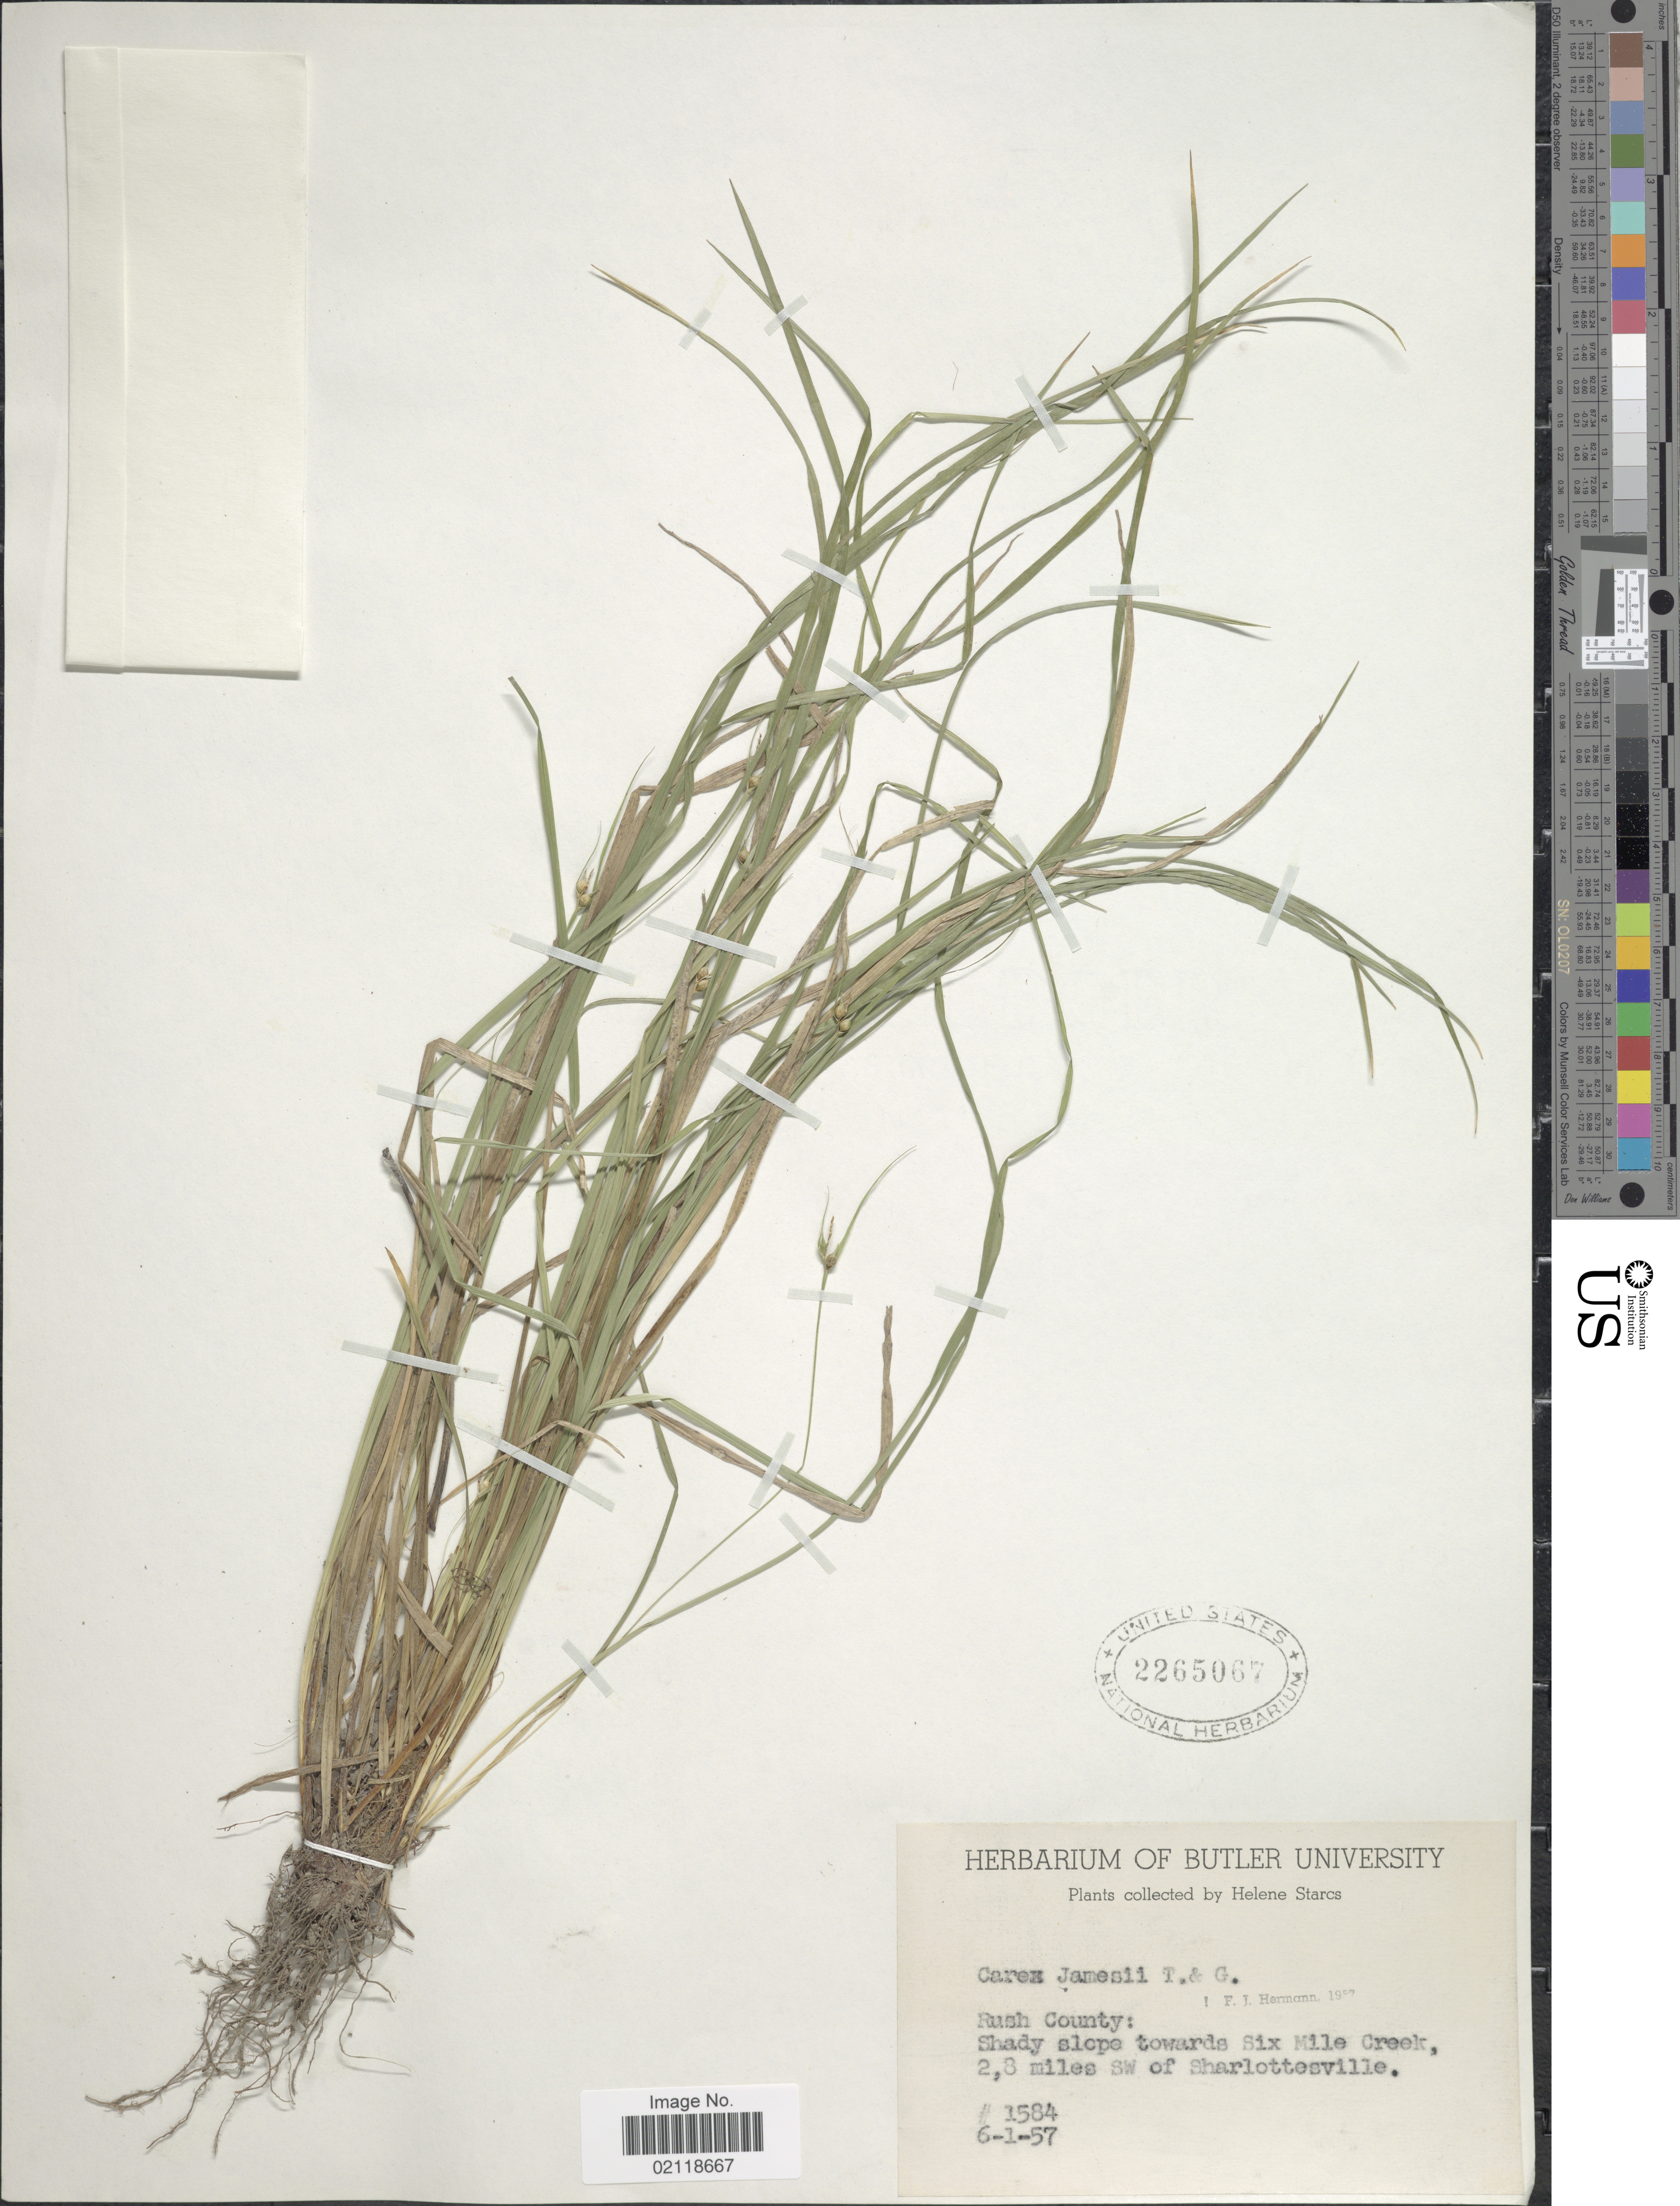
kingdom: Plantae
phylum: Tracheophyta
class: Liliopsida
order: Poales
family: Cyperaceae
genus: Carex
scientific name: Carex jamesii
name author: Schwein.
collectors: H. Starcs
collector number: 1584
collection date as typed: Transcribed d/m/y: 6/1/57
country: United States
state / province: Indiana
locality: Rush County, shady slope towards Six Mile Creek, 2.8 miles SW of Sharlottesville.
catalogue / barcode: US 2265067